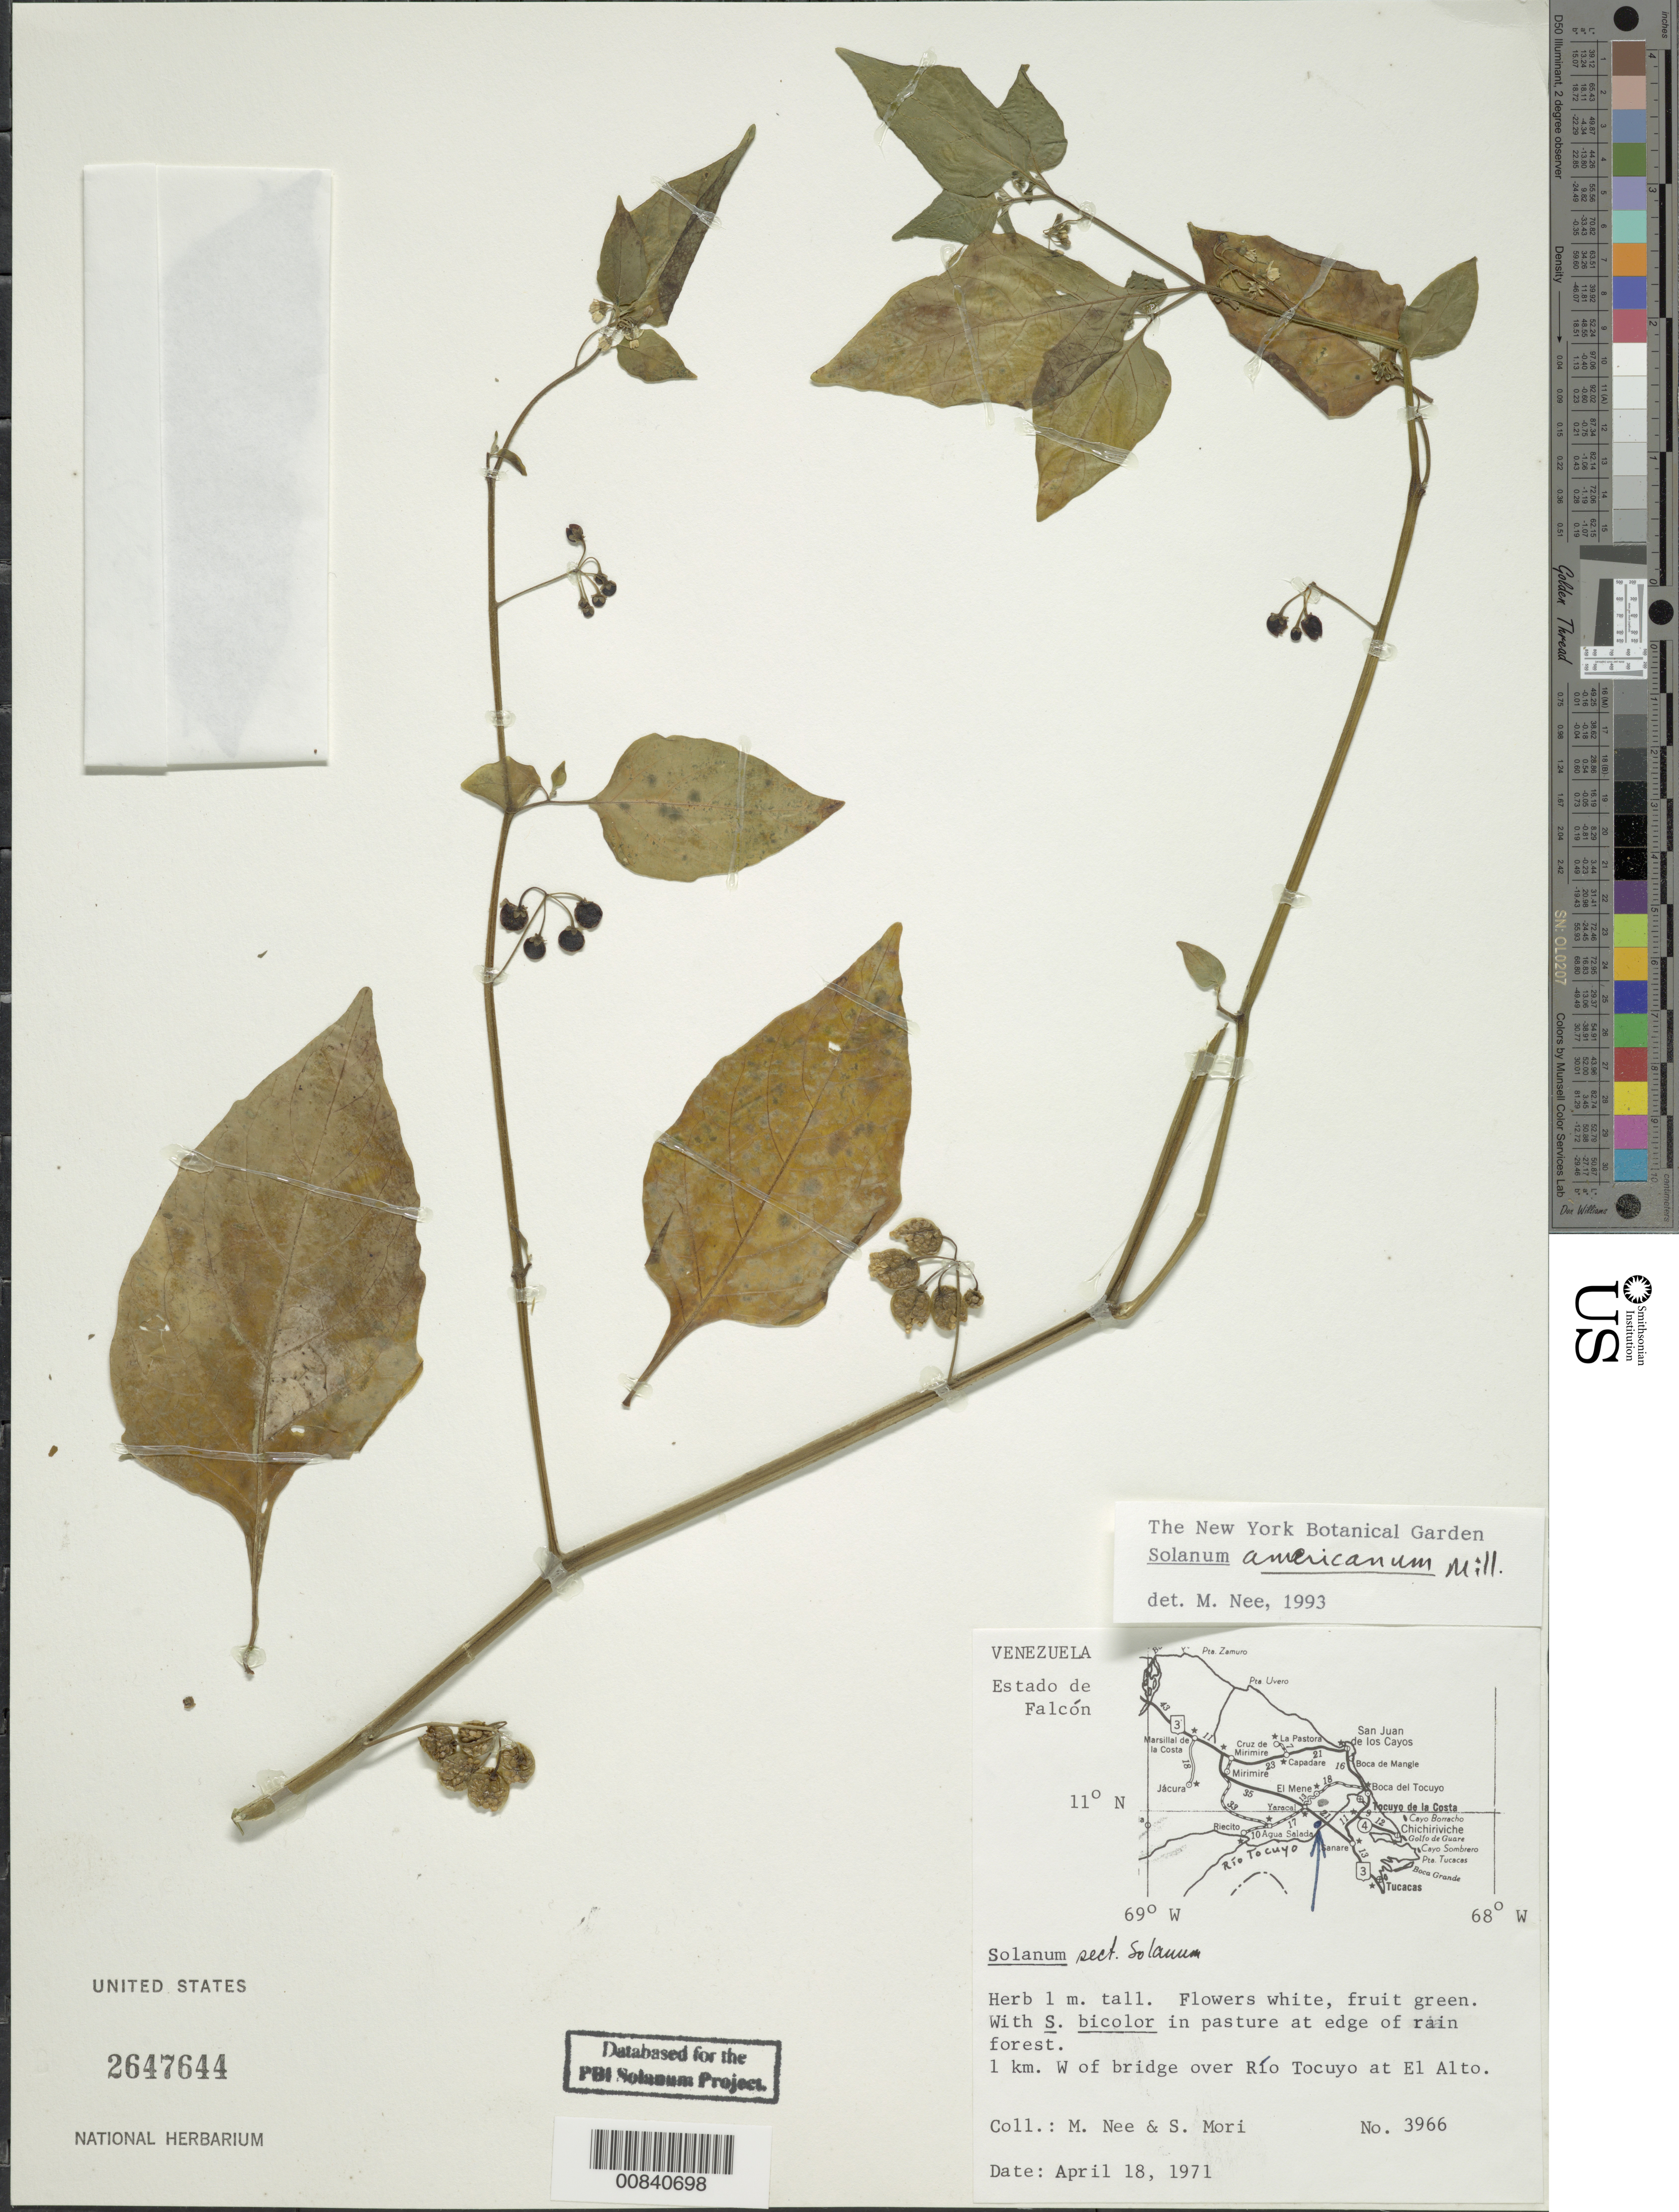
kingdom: Plantae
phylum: Tracheophyta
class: Magnoliopsida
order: Solanales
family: Solanaceae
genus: Solanum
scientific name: Solanum americanum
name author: Mill.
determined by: Nee, Michael H.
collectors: M. Nee & S. Mori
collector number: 3966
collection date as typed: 18 Apr 1971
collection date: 1971-04-18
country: Venezuela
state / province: Falcón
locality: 1 km. W of bridge over Rio Tocuyo at El Alto.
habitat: in pasture at edge of rain forest.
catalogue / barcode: US 2647644